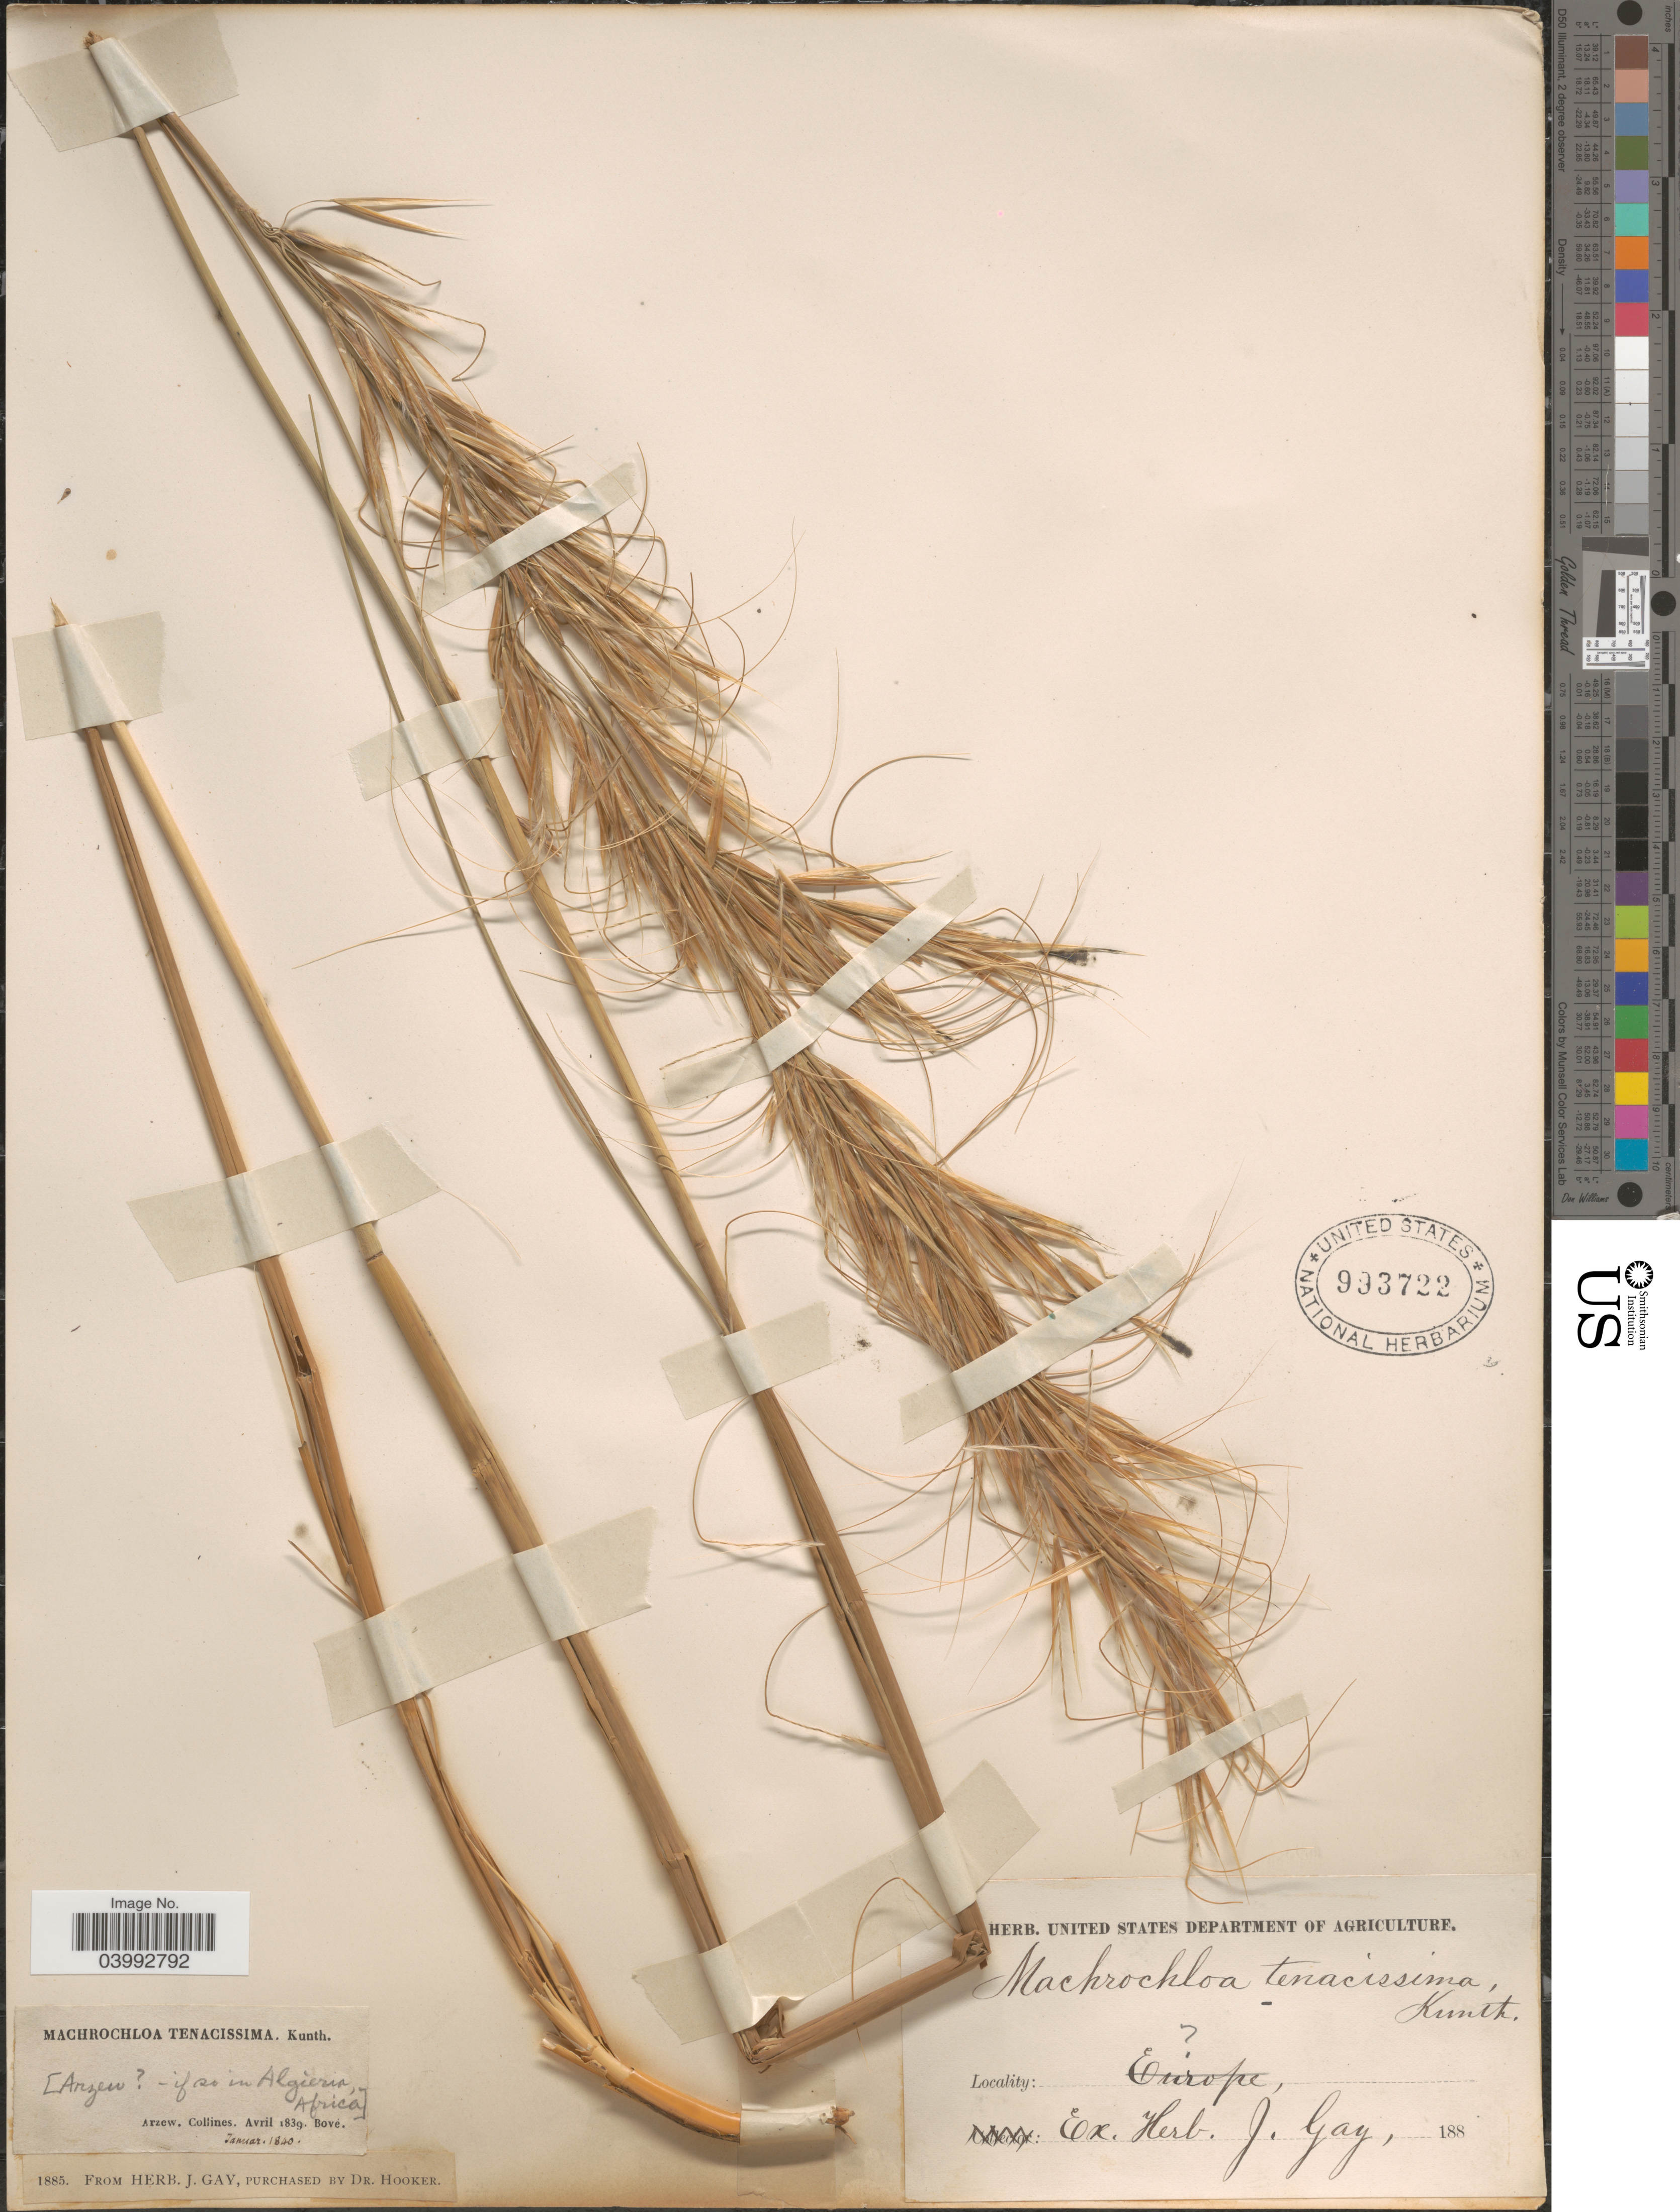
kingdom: Plantae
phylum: Tracheophyta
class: Liliopsida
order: Poales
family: Poaceae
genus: Macrochloa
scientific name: Macrochloa tenacissima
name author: (L.) Kunth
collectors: ex herb. J. Gay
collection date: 1839-04/1840-01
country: Benin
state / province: Collines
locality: [Arzew[unsure placement] - if so in Algieria, Africa]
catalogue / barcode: US 993722